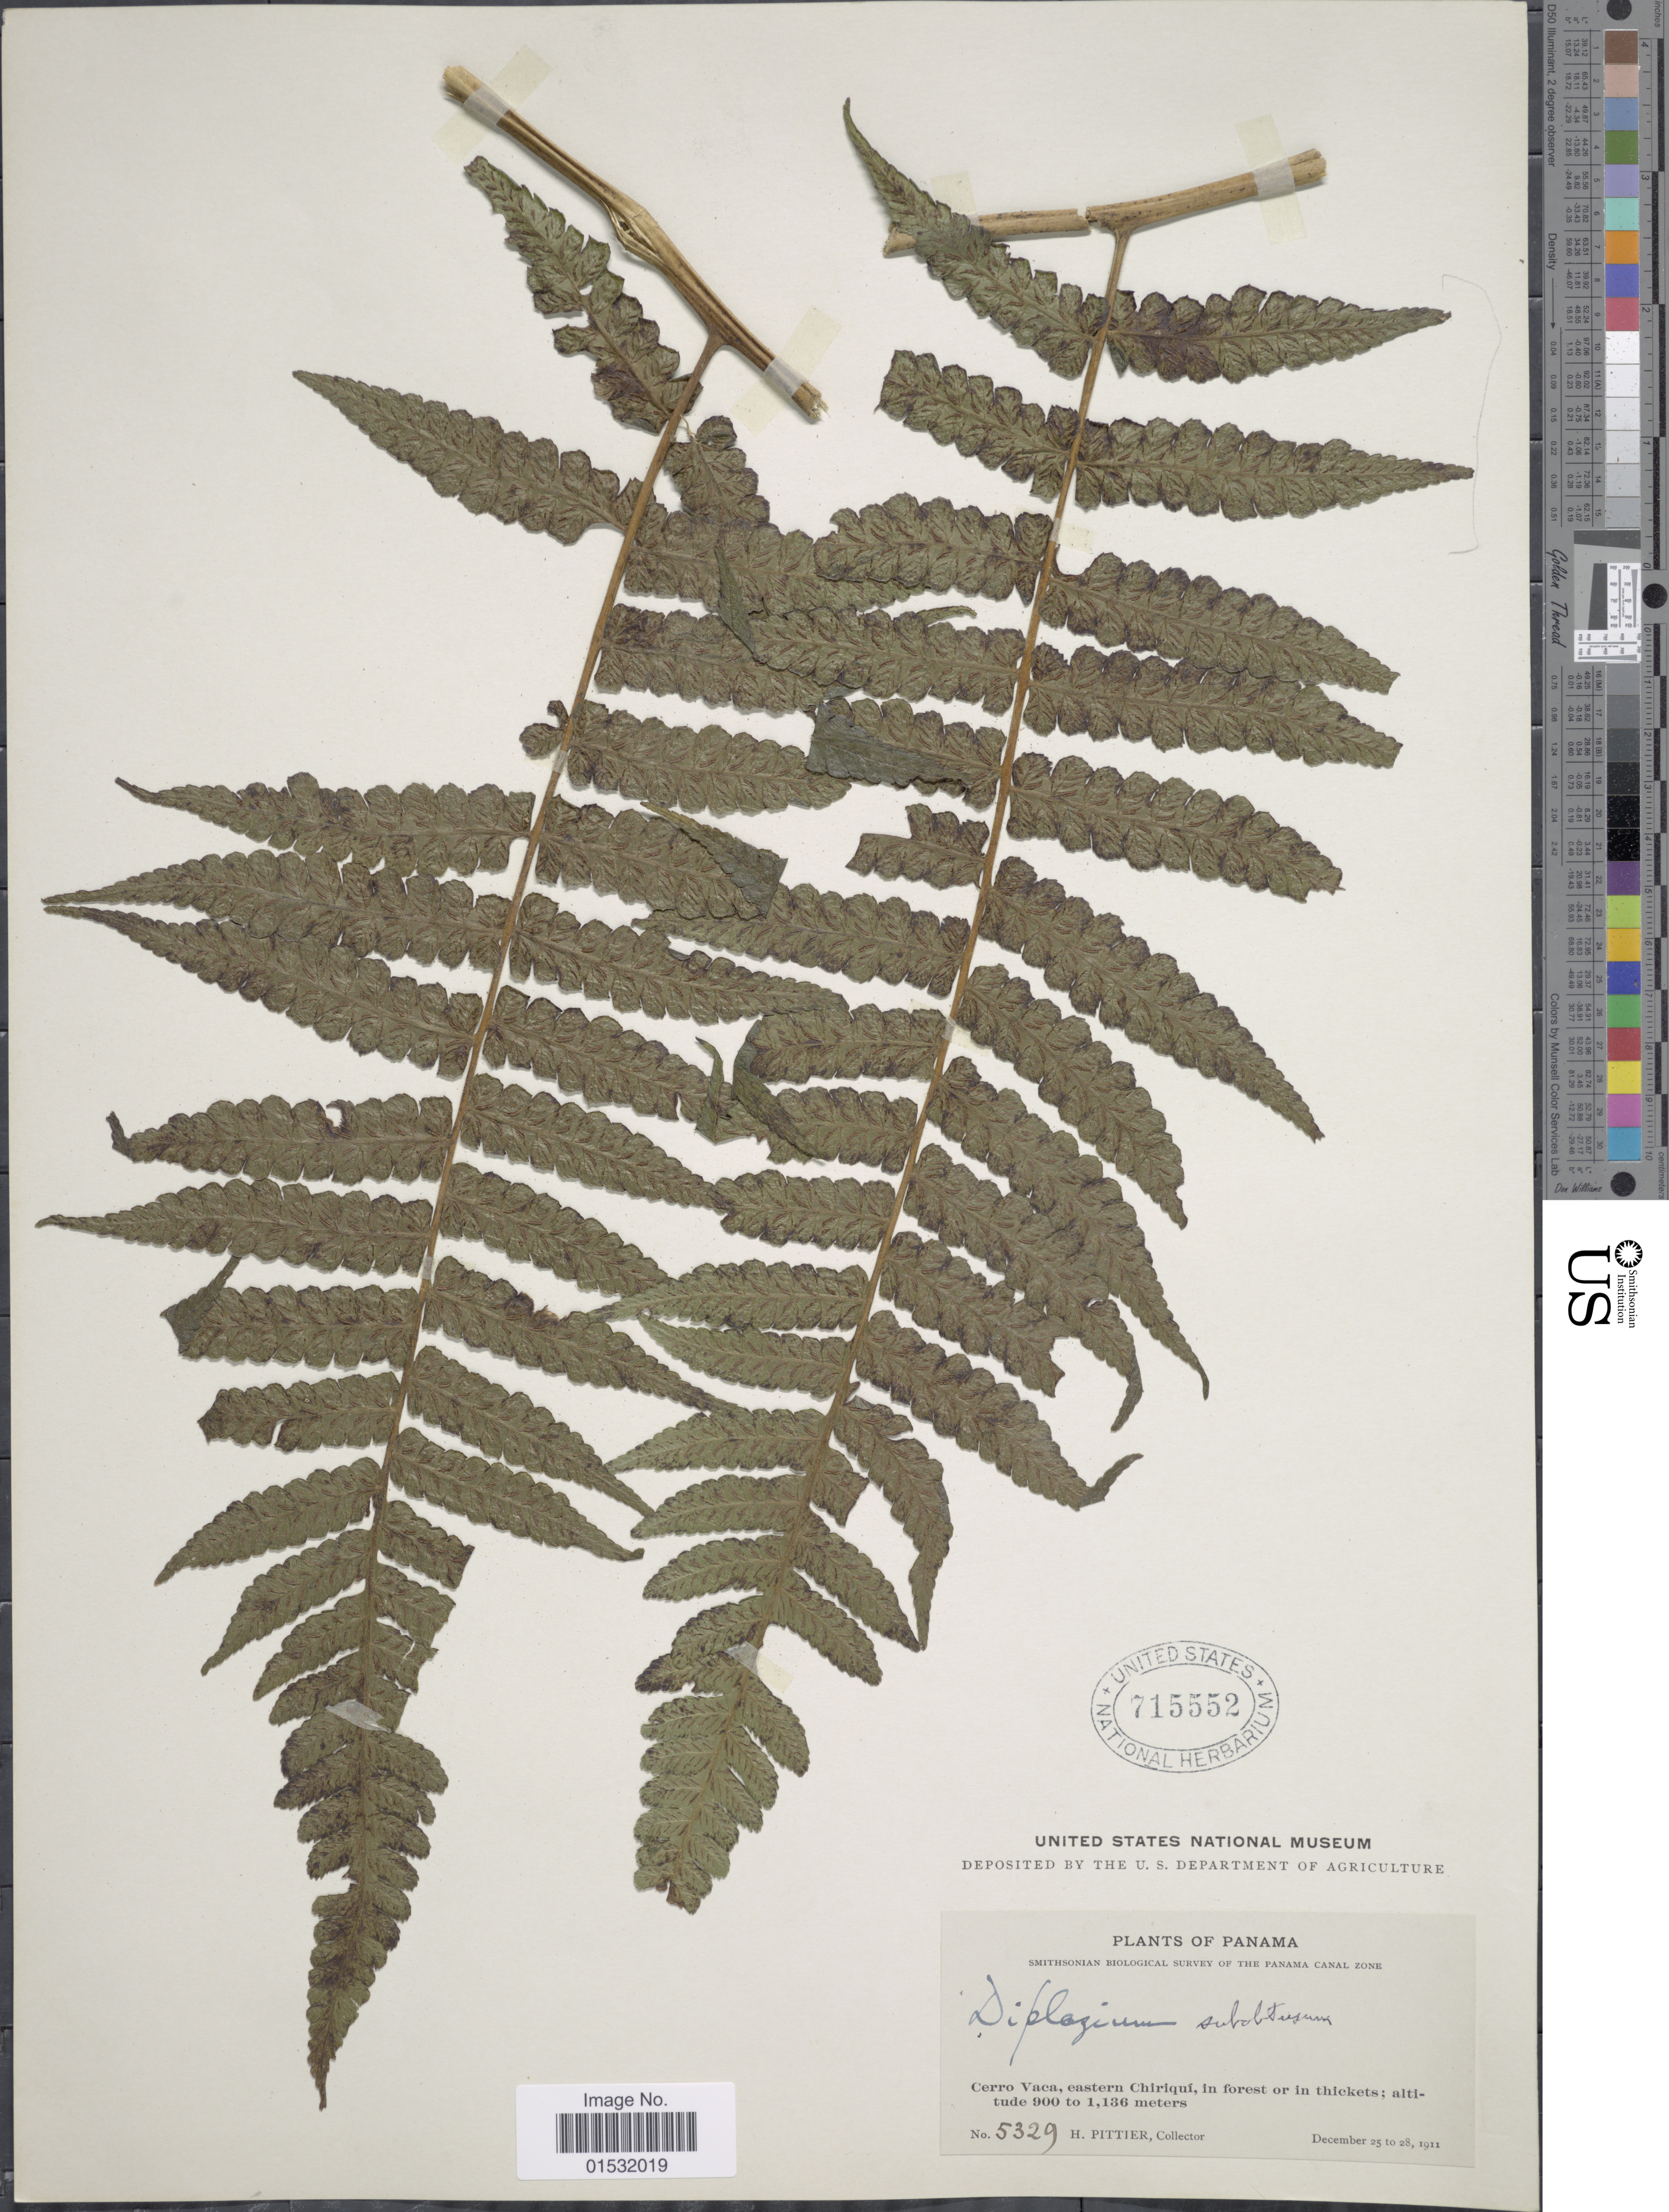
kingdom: Plantae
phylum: Tracheophyta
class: Polypodiopsida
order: Polypodiales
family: Athyriaceae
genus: Diplazium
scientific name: Diplazium subobtusum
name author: Rosenst.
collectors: H. F. Pittier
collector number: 5329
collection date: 1911-12-25/1911-12-28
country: Panama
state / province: Chiriqui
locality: Cerro Vaca, eastern Chiriquí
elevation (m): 900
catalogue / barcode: US 715552